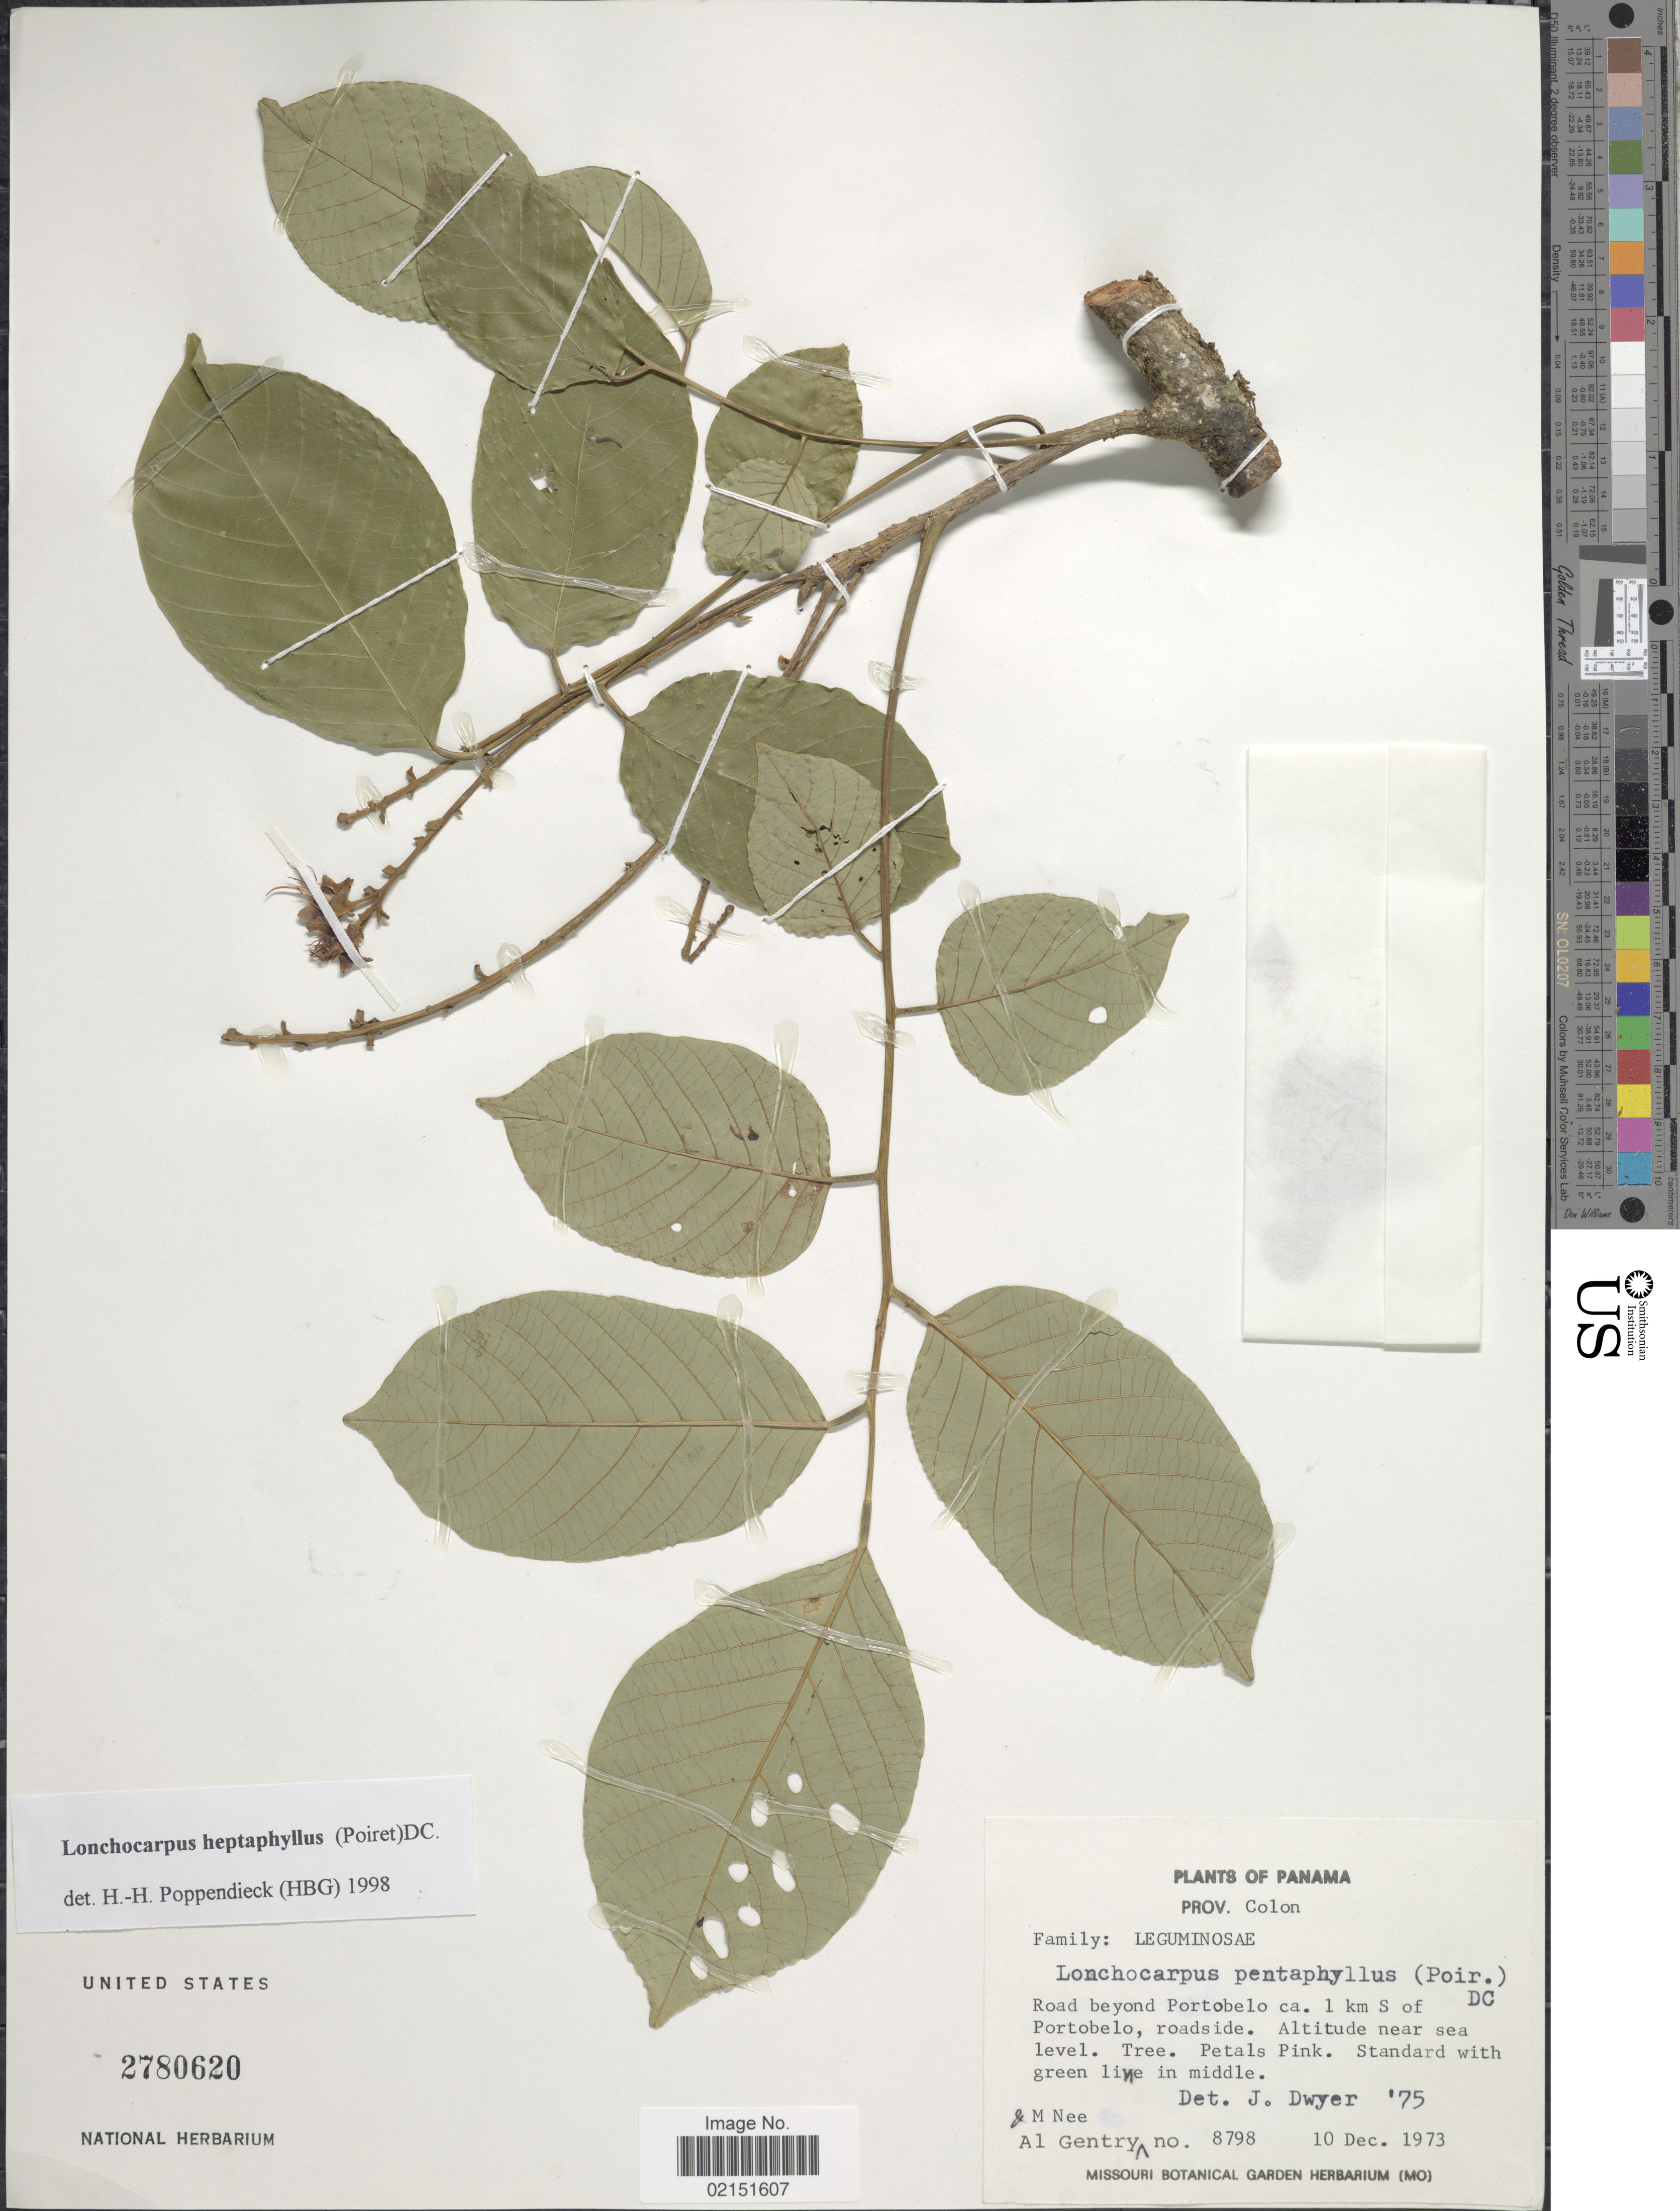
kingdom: Plantae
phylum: Tracheophyta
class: Magnoliopsida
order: Fabales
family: Fabaceae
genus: Lonchocarpus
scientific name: Lonchocarpus heptaphyllus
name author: (Poir.) DC.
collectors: A. H. Gentry & M. Nee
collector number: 8798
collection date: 1973-12-10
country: Panama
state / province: Colón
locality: Prov. Colon. Road beyond Portobelo ca. 1 km S of Portobelo, roadside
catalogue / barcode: US 2780620